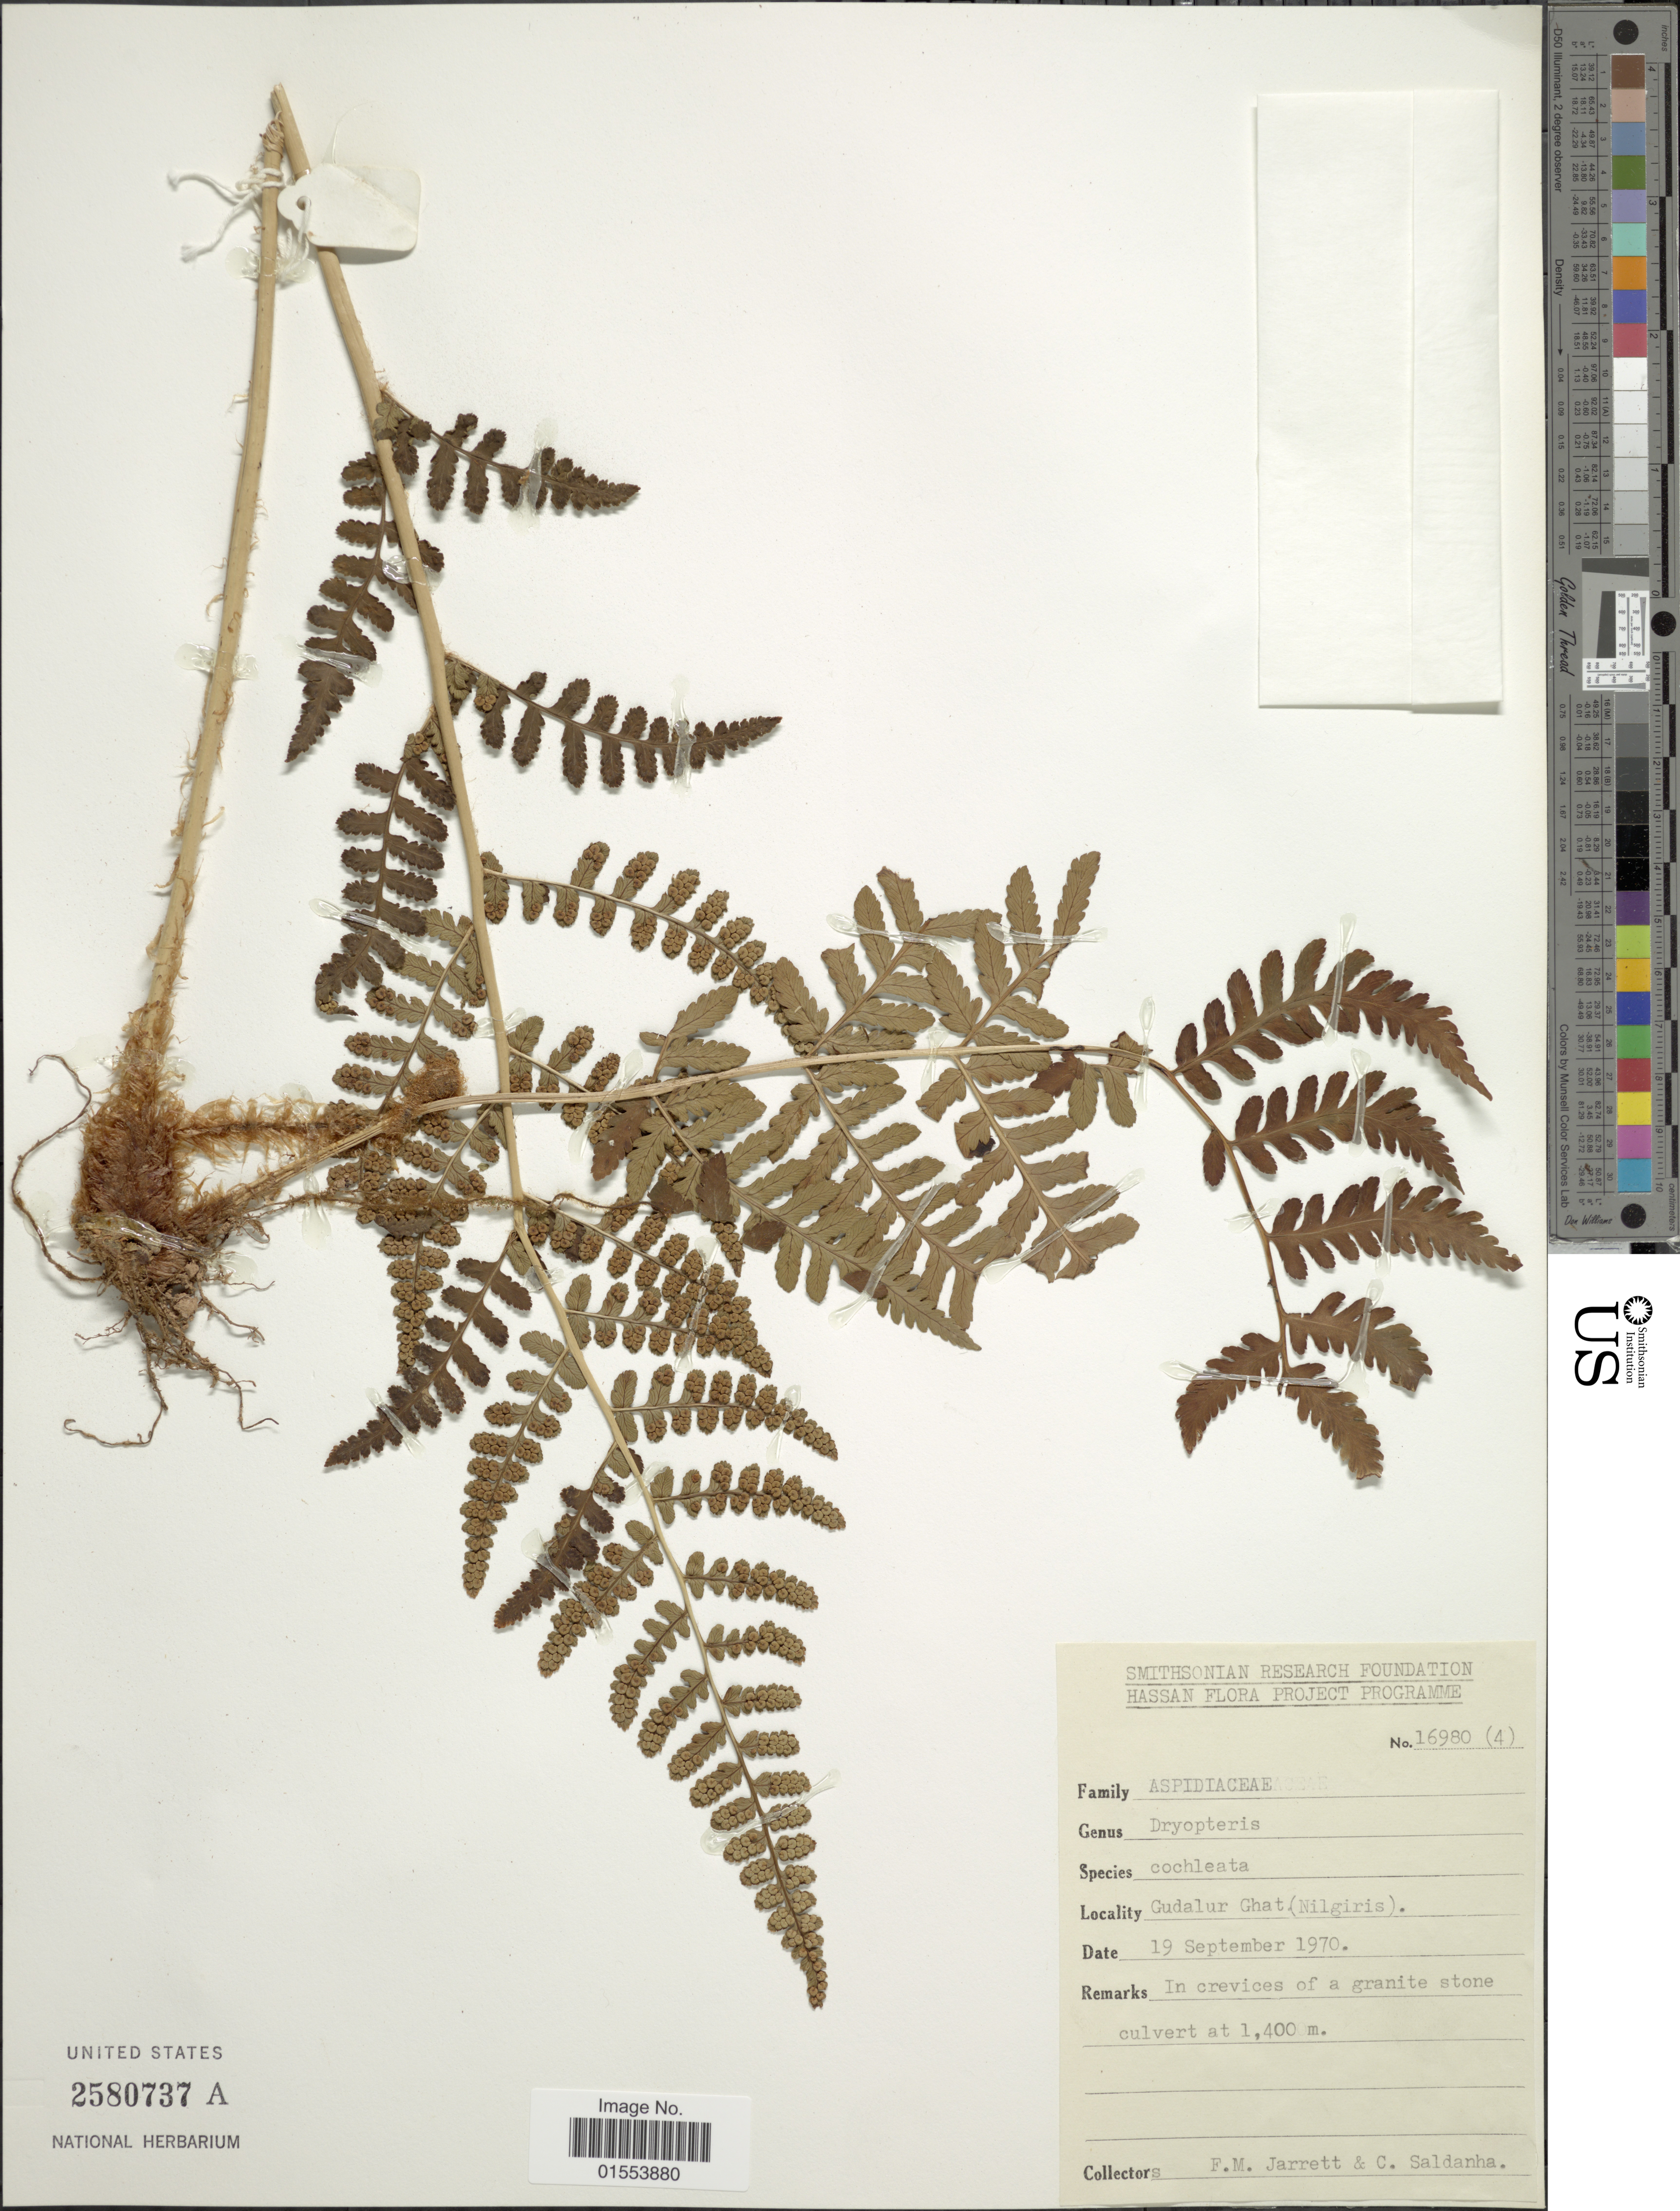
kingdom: Plantae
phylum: Tracheophyta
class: Polypodiopsida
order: Polypodiales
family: Dryopteridaceae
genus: Dryopteris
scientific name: Dryopteris cochleata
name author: (D. Don) C. Chr.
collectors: F. M. Jarrett & C. Saldanha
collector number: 16980(4)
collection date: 1970-09-19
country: India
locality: Hassan, Gudalur Ghat (Nilgiris).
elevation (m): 1400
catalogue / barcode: US 2580737A